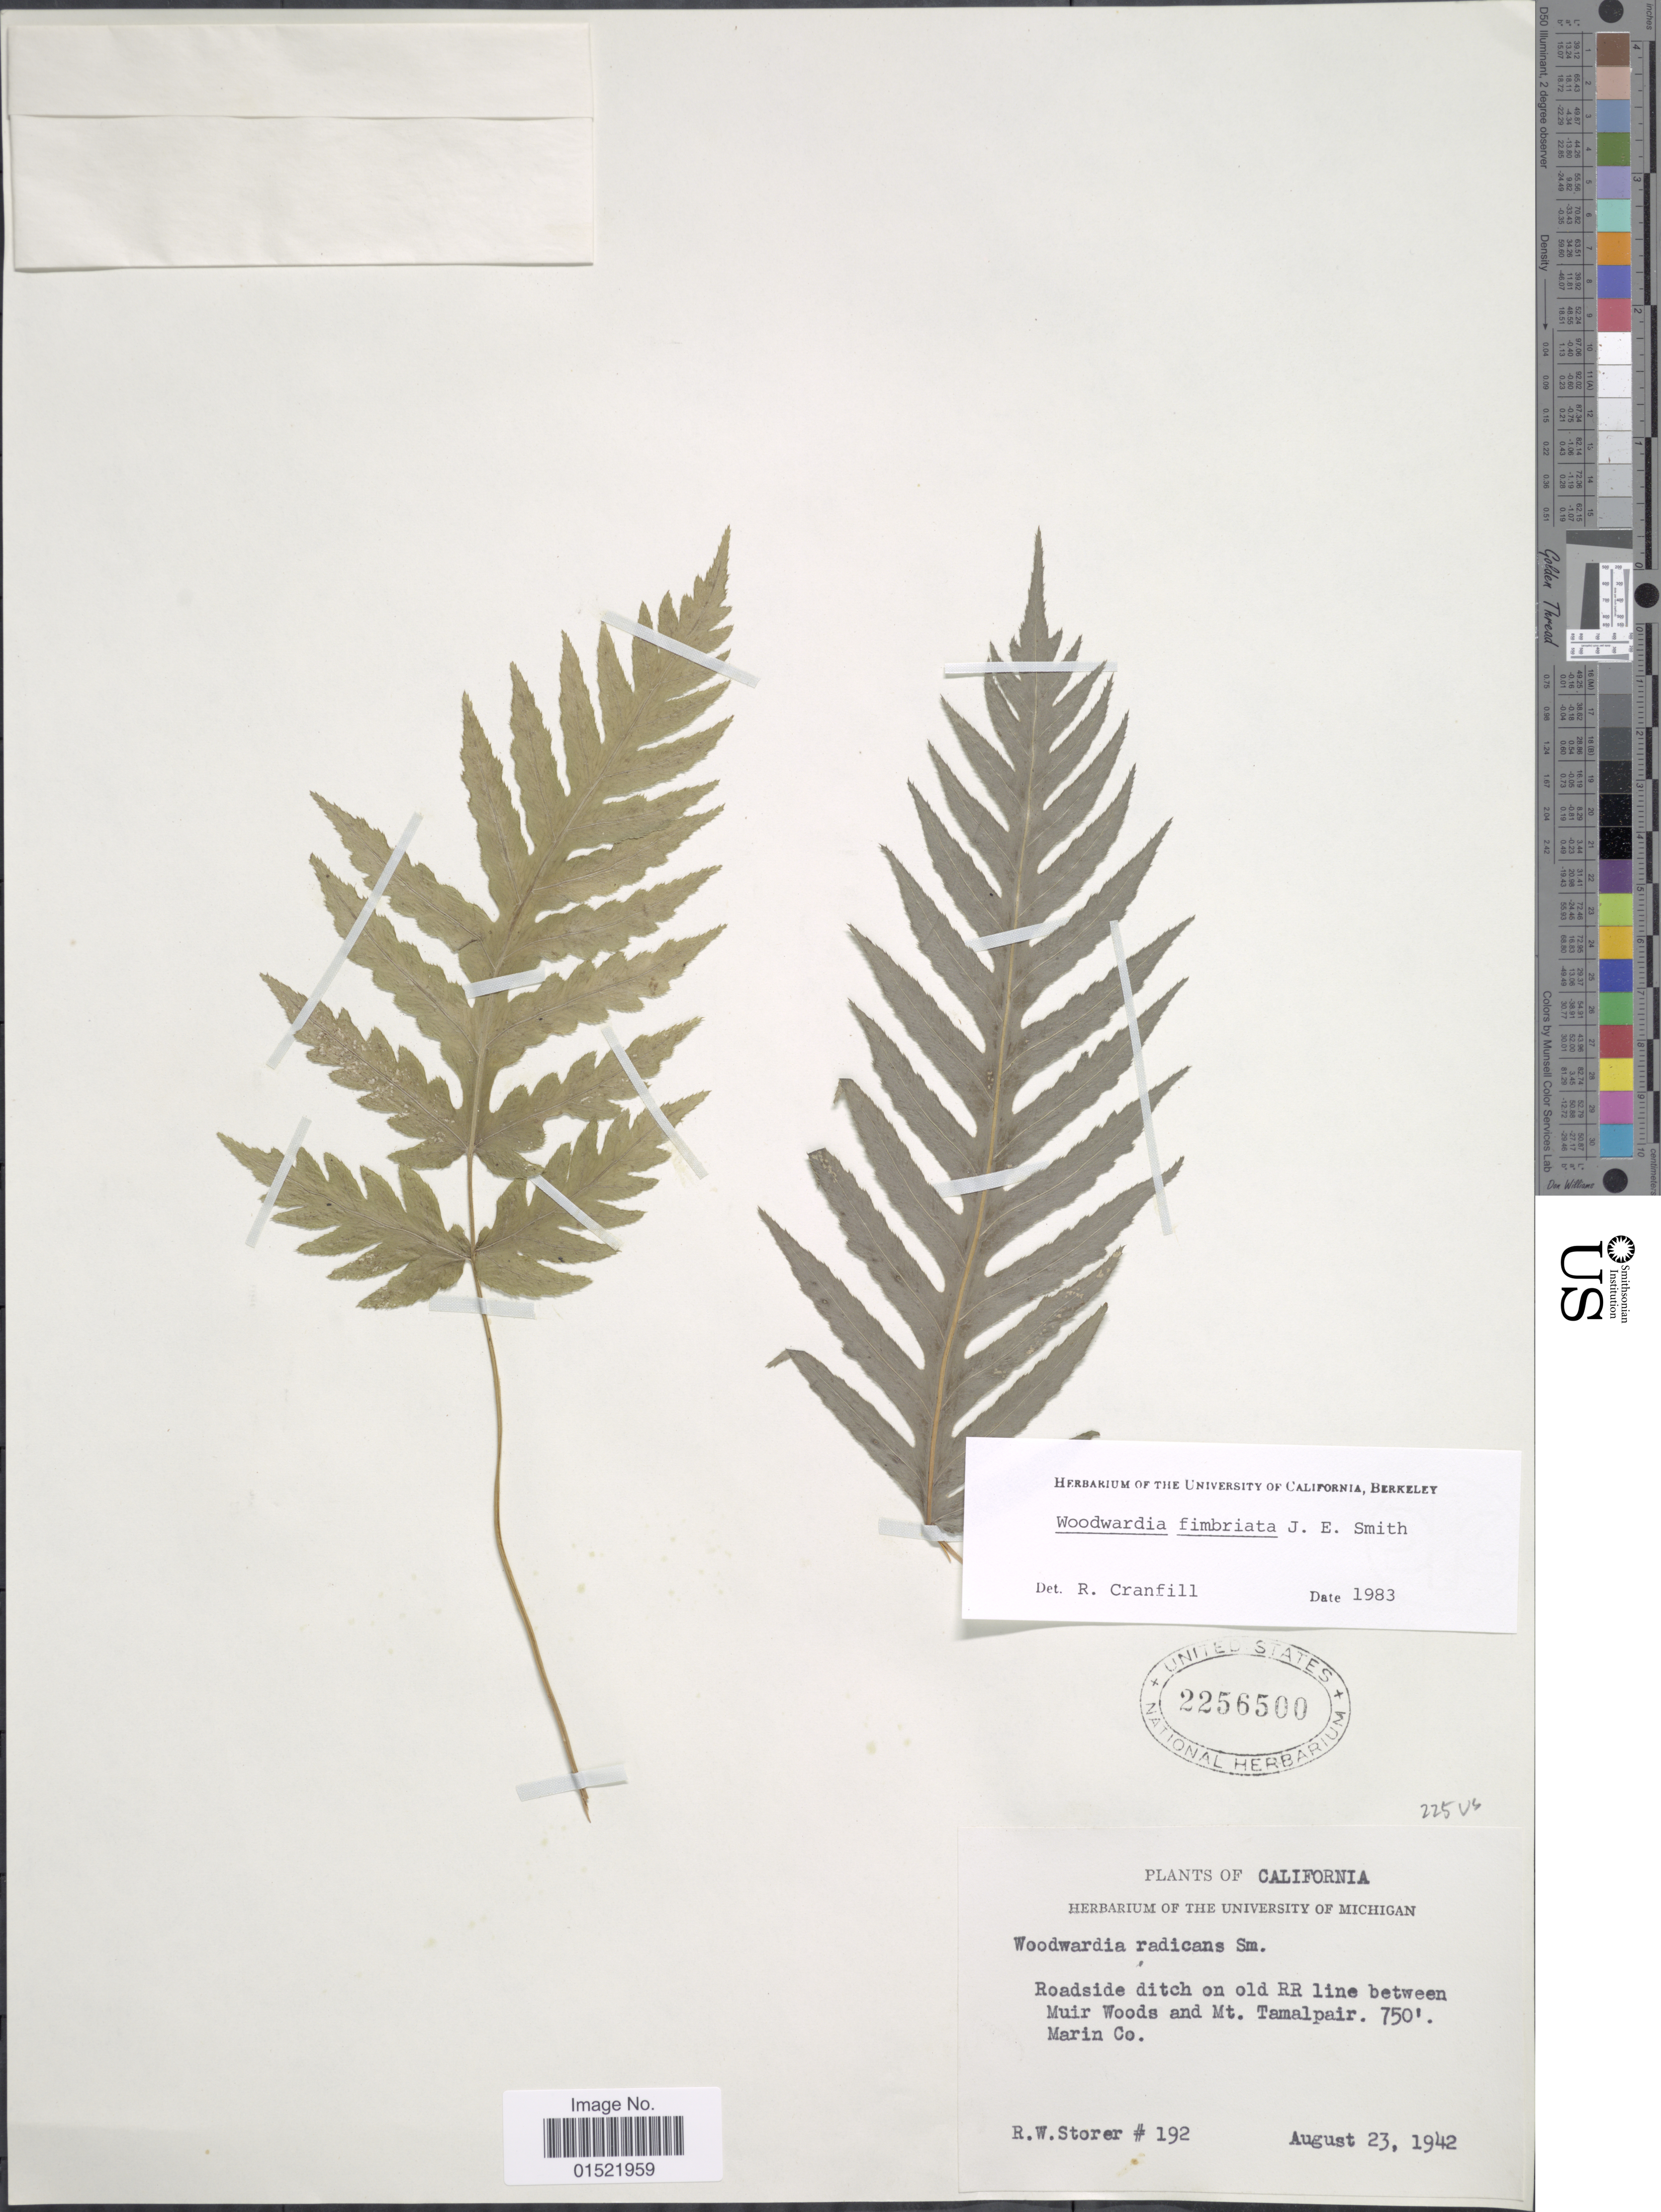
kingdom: Plantae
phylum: Tracheophyta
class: Polypodiopsida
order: Polypodiales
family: Blechnaceae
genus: Woodwardia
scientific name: Woodwardia fimbriata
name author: Sm.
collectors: R. Storer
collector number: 192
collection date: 1942-08-23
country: United States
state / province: California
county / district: Marin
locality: Roadside ditch on old RR line between Muir Woods and Mt. Tamalpair, Marin Co.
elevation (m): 229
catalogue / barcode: US 2256500